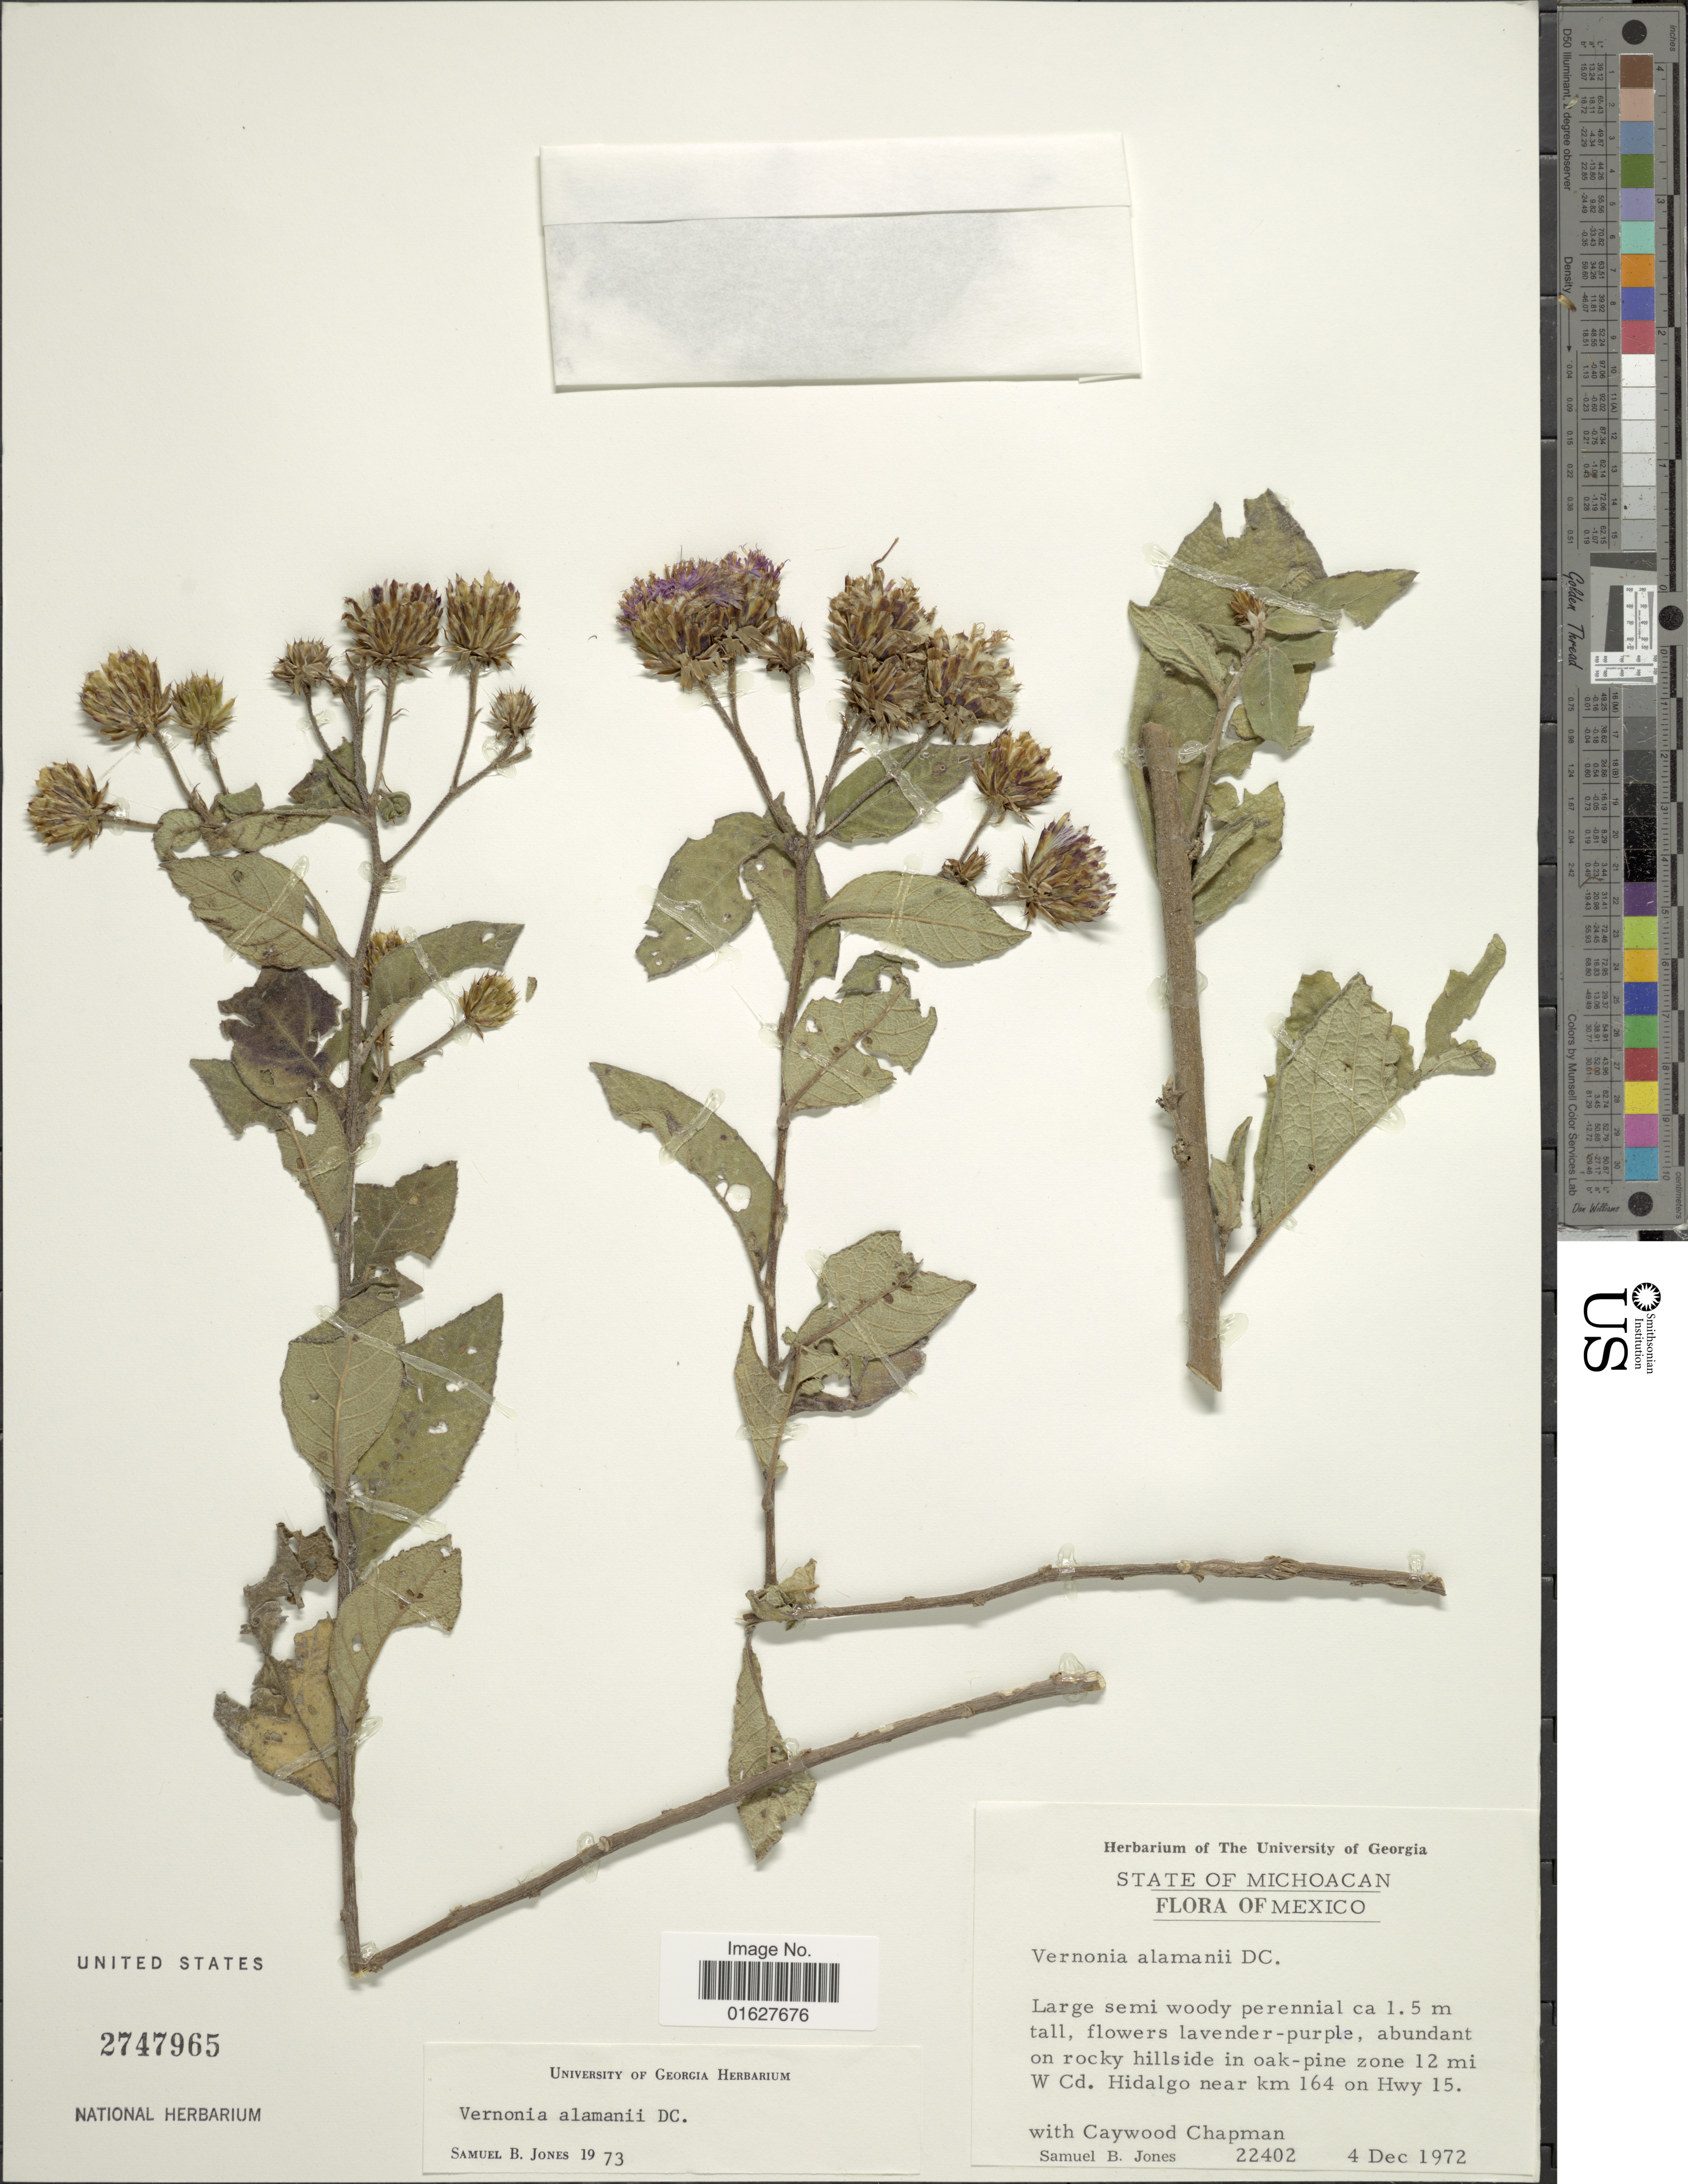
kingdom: Plantae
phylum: Tracheophyta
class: Magnoliopsida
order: Asterales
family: Asteraceae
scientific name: Vickianthus alamanii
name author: (DC.) H. Rob.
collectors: S. B. Jones & C. Chapman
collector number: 22402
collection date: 1972-12-04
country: Mexico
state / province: Michoacán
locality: State of Michoacan. México. on rocky hillside in oak-pine zone 12 mi W Cd. Hidalgo near km 164 on Hwy 15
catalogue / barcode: US 2747965